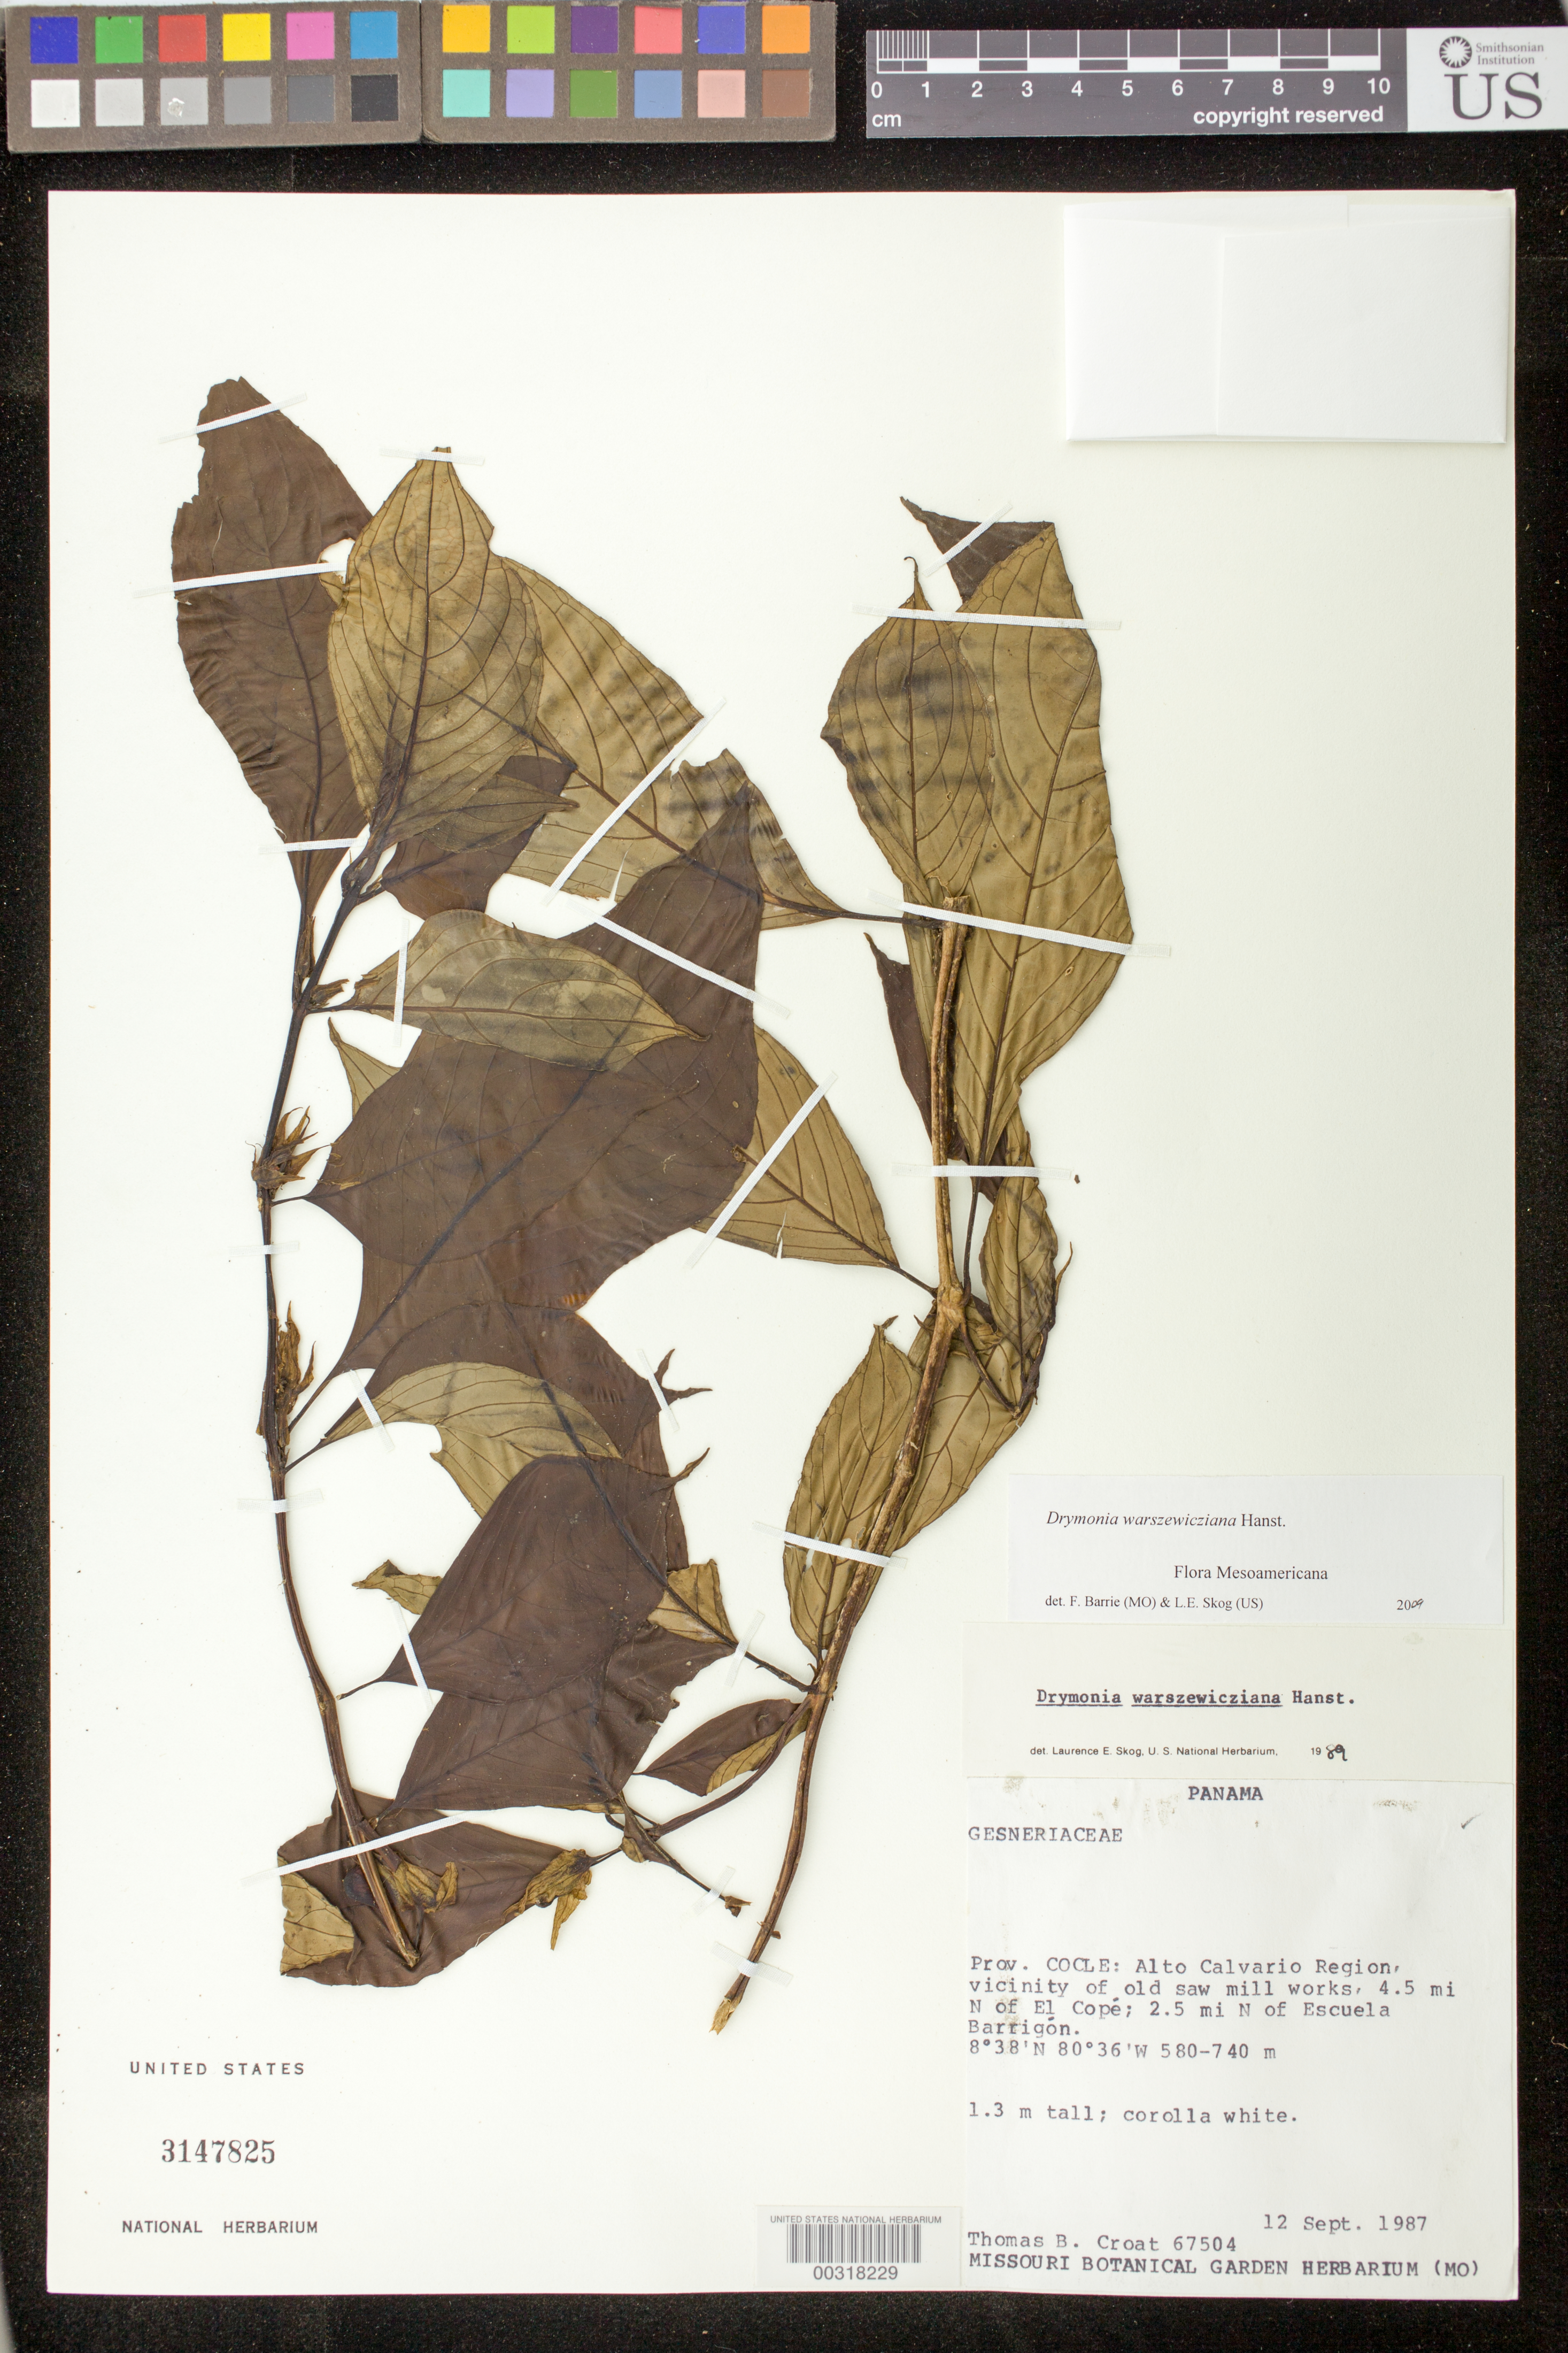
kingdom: Plantae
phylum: Tracheophyta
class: Magnoliopsida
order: Lamiales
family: Gesneriaceae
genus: Drymonia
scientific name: Drymonia warszewicziana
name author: Hanst.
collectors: T. B. Croat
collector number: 67504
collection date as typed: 12 Sep 1987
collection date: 1987-09-12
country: Panama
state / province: Coclé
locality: Alto Calvario region, vicinity of old saw mill works, 4.5 mi N of El Cope, 2.5 mi N of Escuela Barrigon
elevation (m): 580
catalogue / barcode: US 3147825